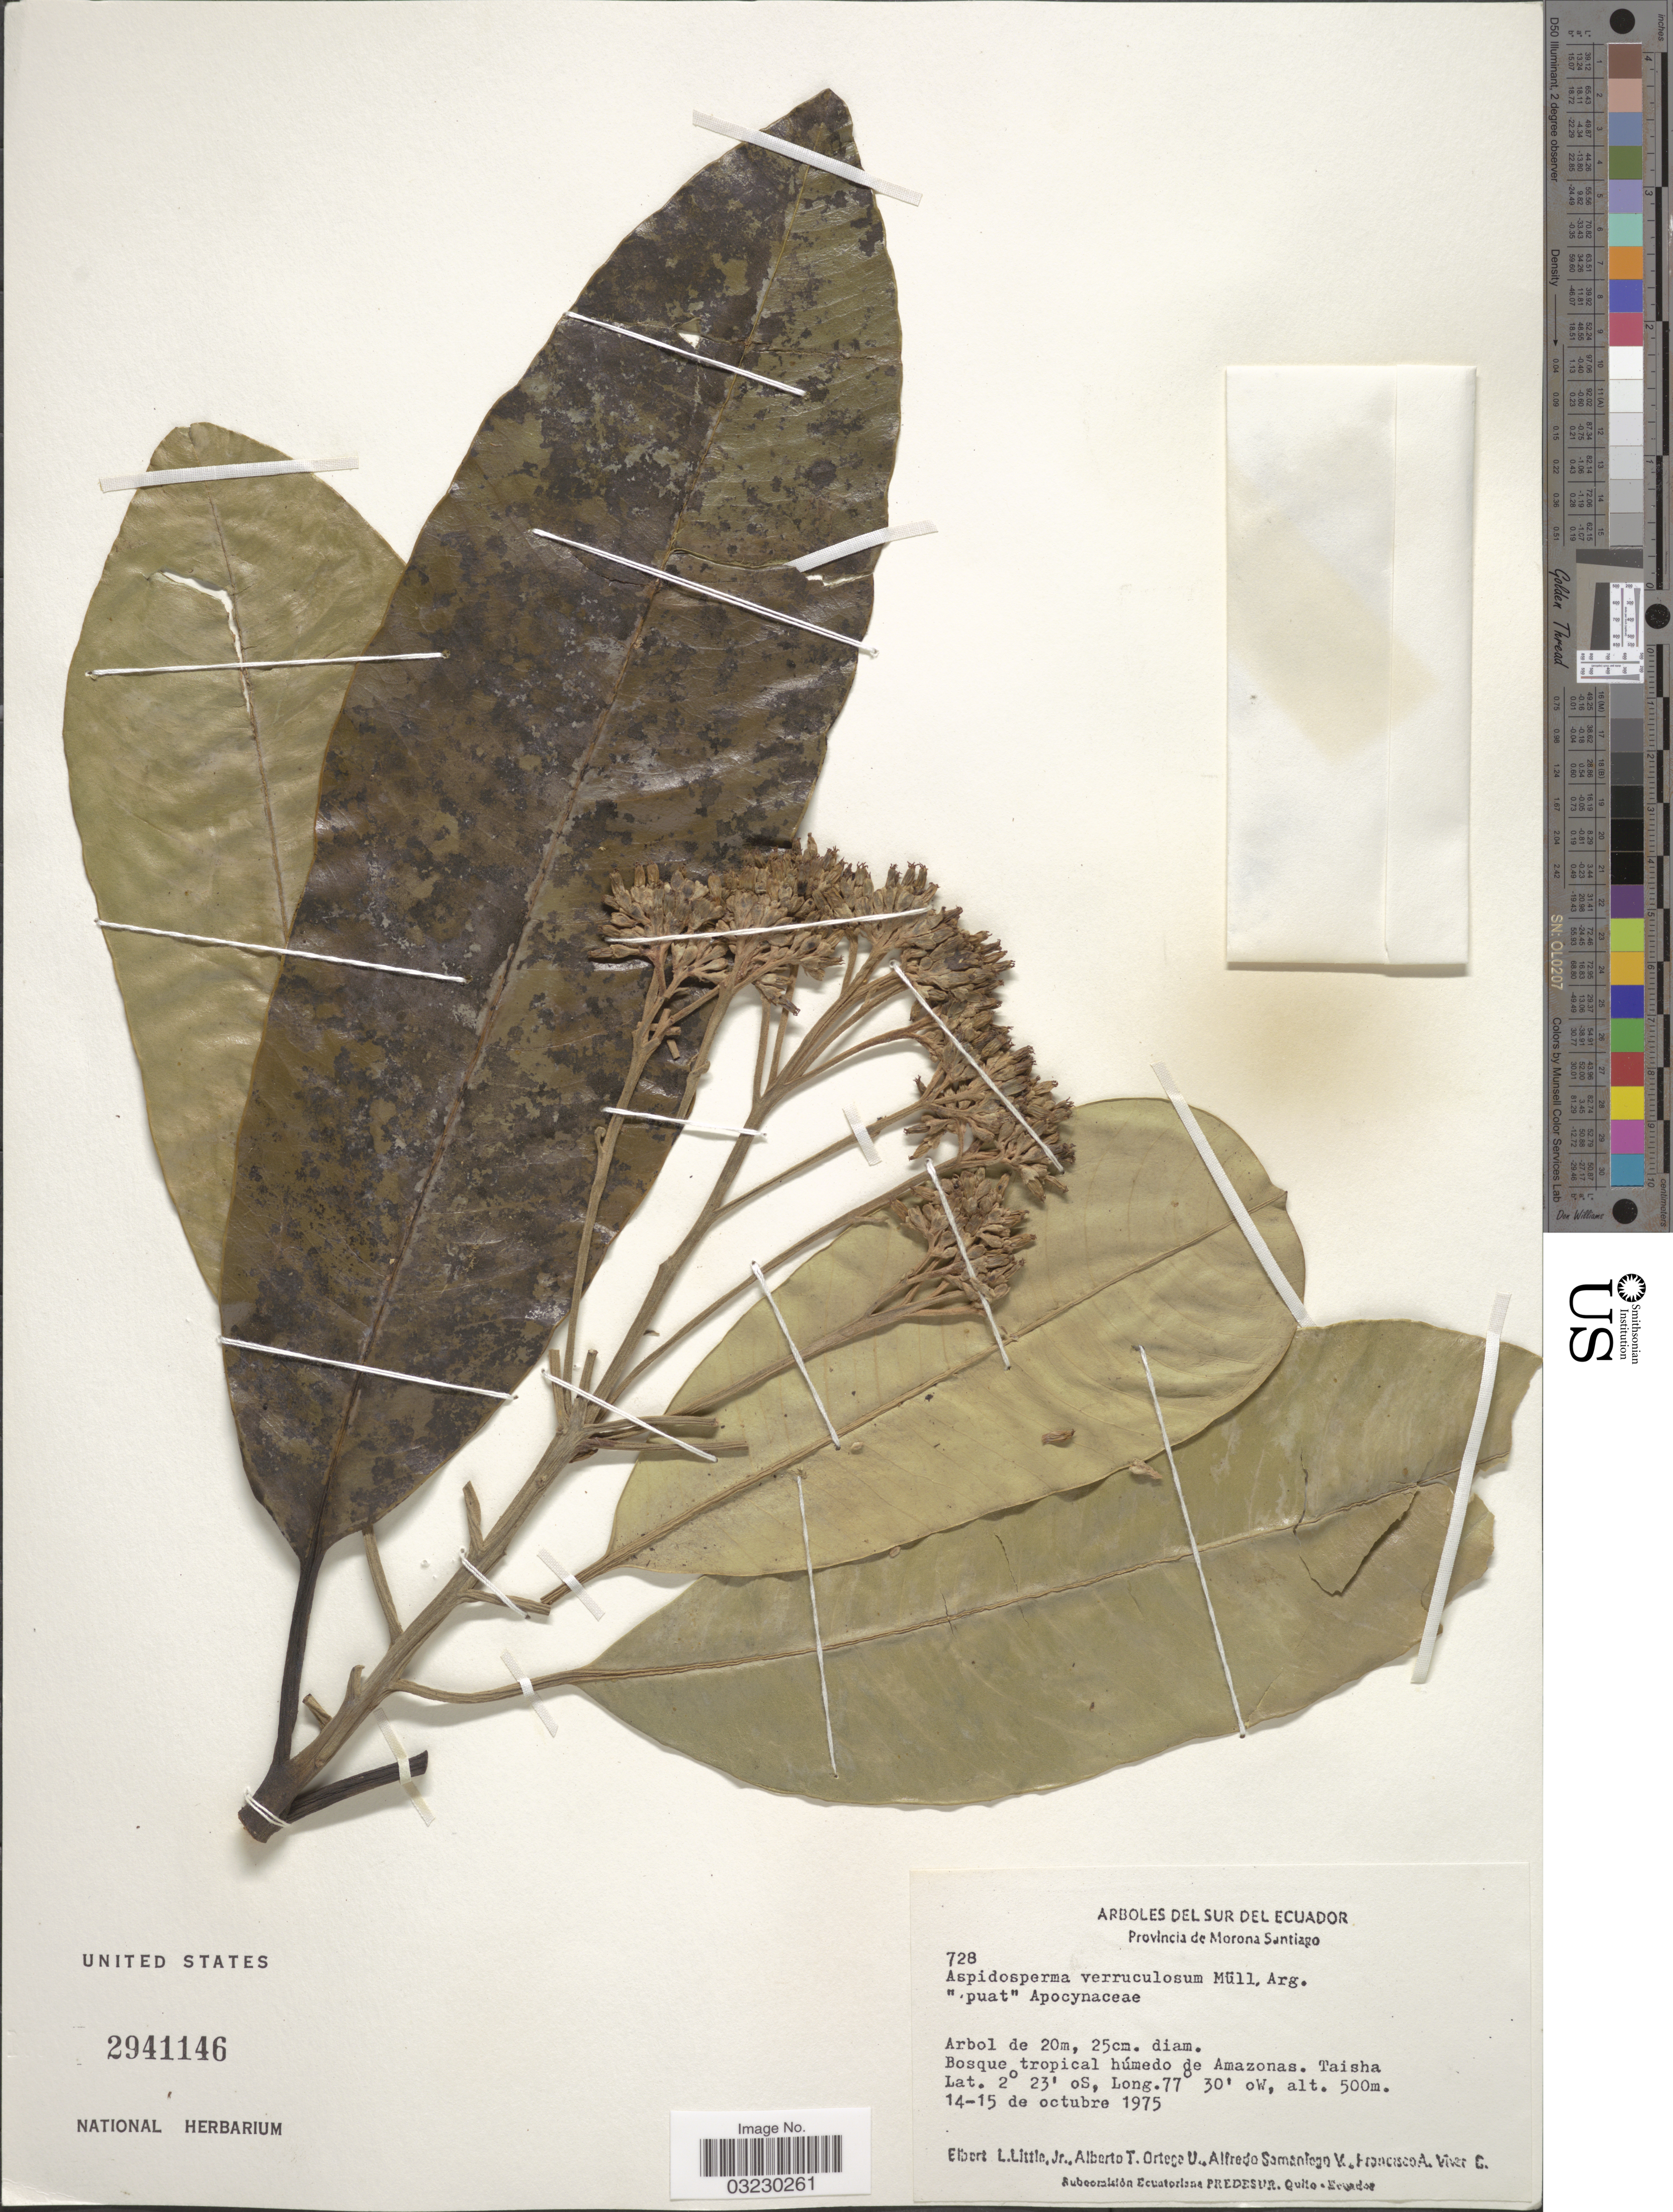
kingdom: Plantae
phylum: Tracheophyta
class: Magnoliopsida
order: Gentianales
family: Apocynaceae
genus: Aspidosperma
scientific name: Aspidosperma verruculosum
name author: Müll. Arg.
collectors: E. L. Little, A. T. Ortega U., A. V. Samaniego & F. A. Vivar C.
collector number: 728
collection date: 1975-10-14/1975-10-15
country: Ecuador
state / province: Morona-Santiago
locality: Provincia de Morona Santiago. Bosque tropical húmedo de Amazonas. Taisha.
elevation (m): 500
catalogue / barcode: US 2941146